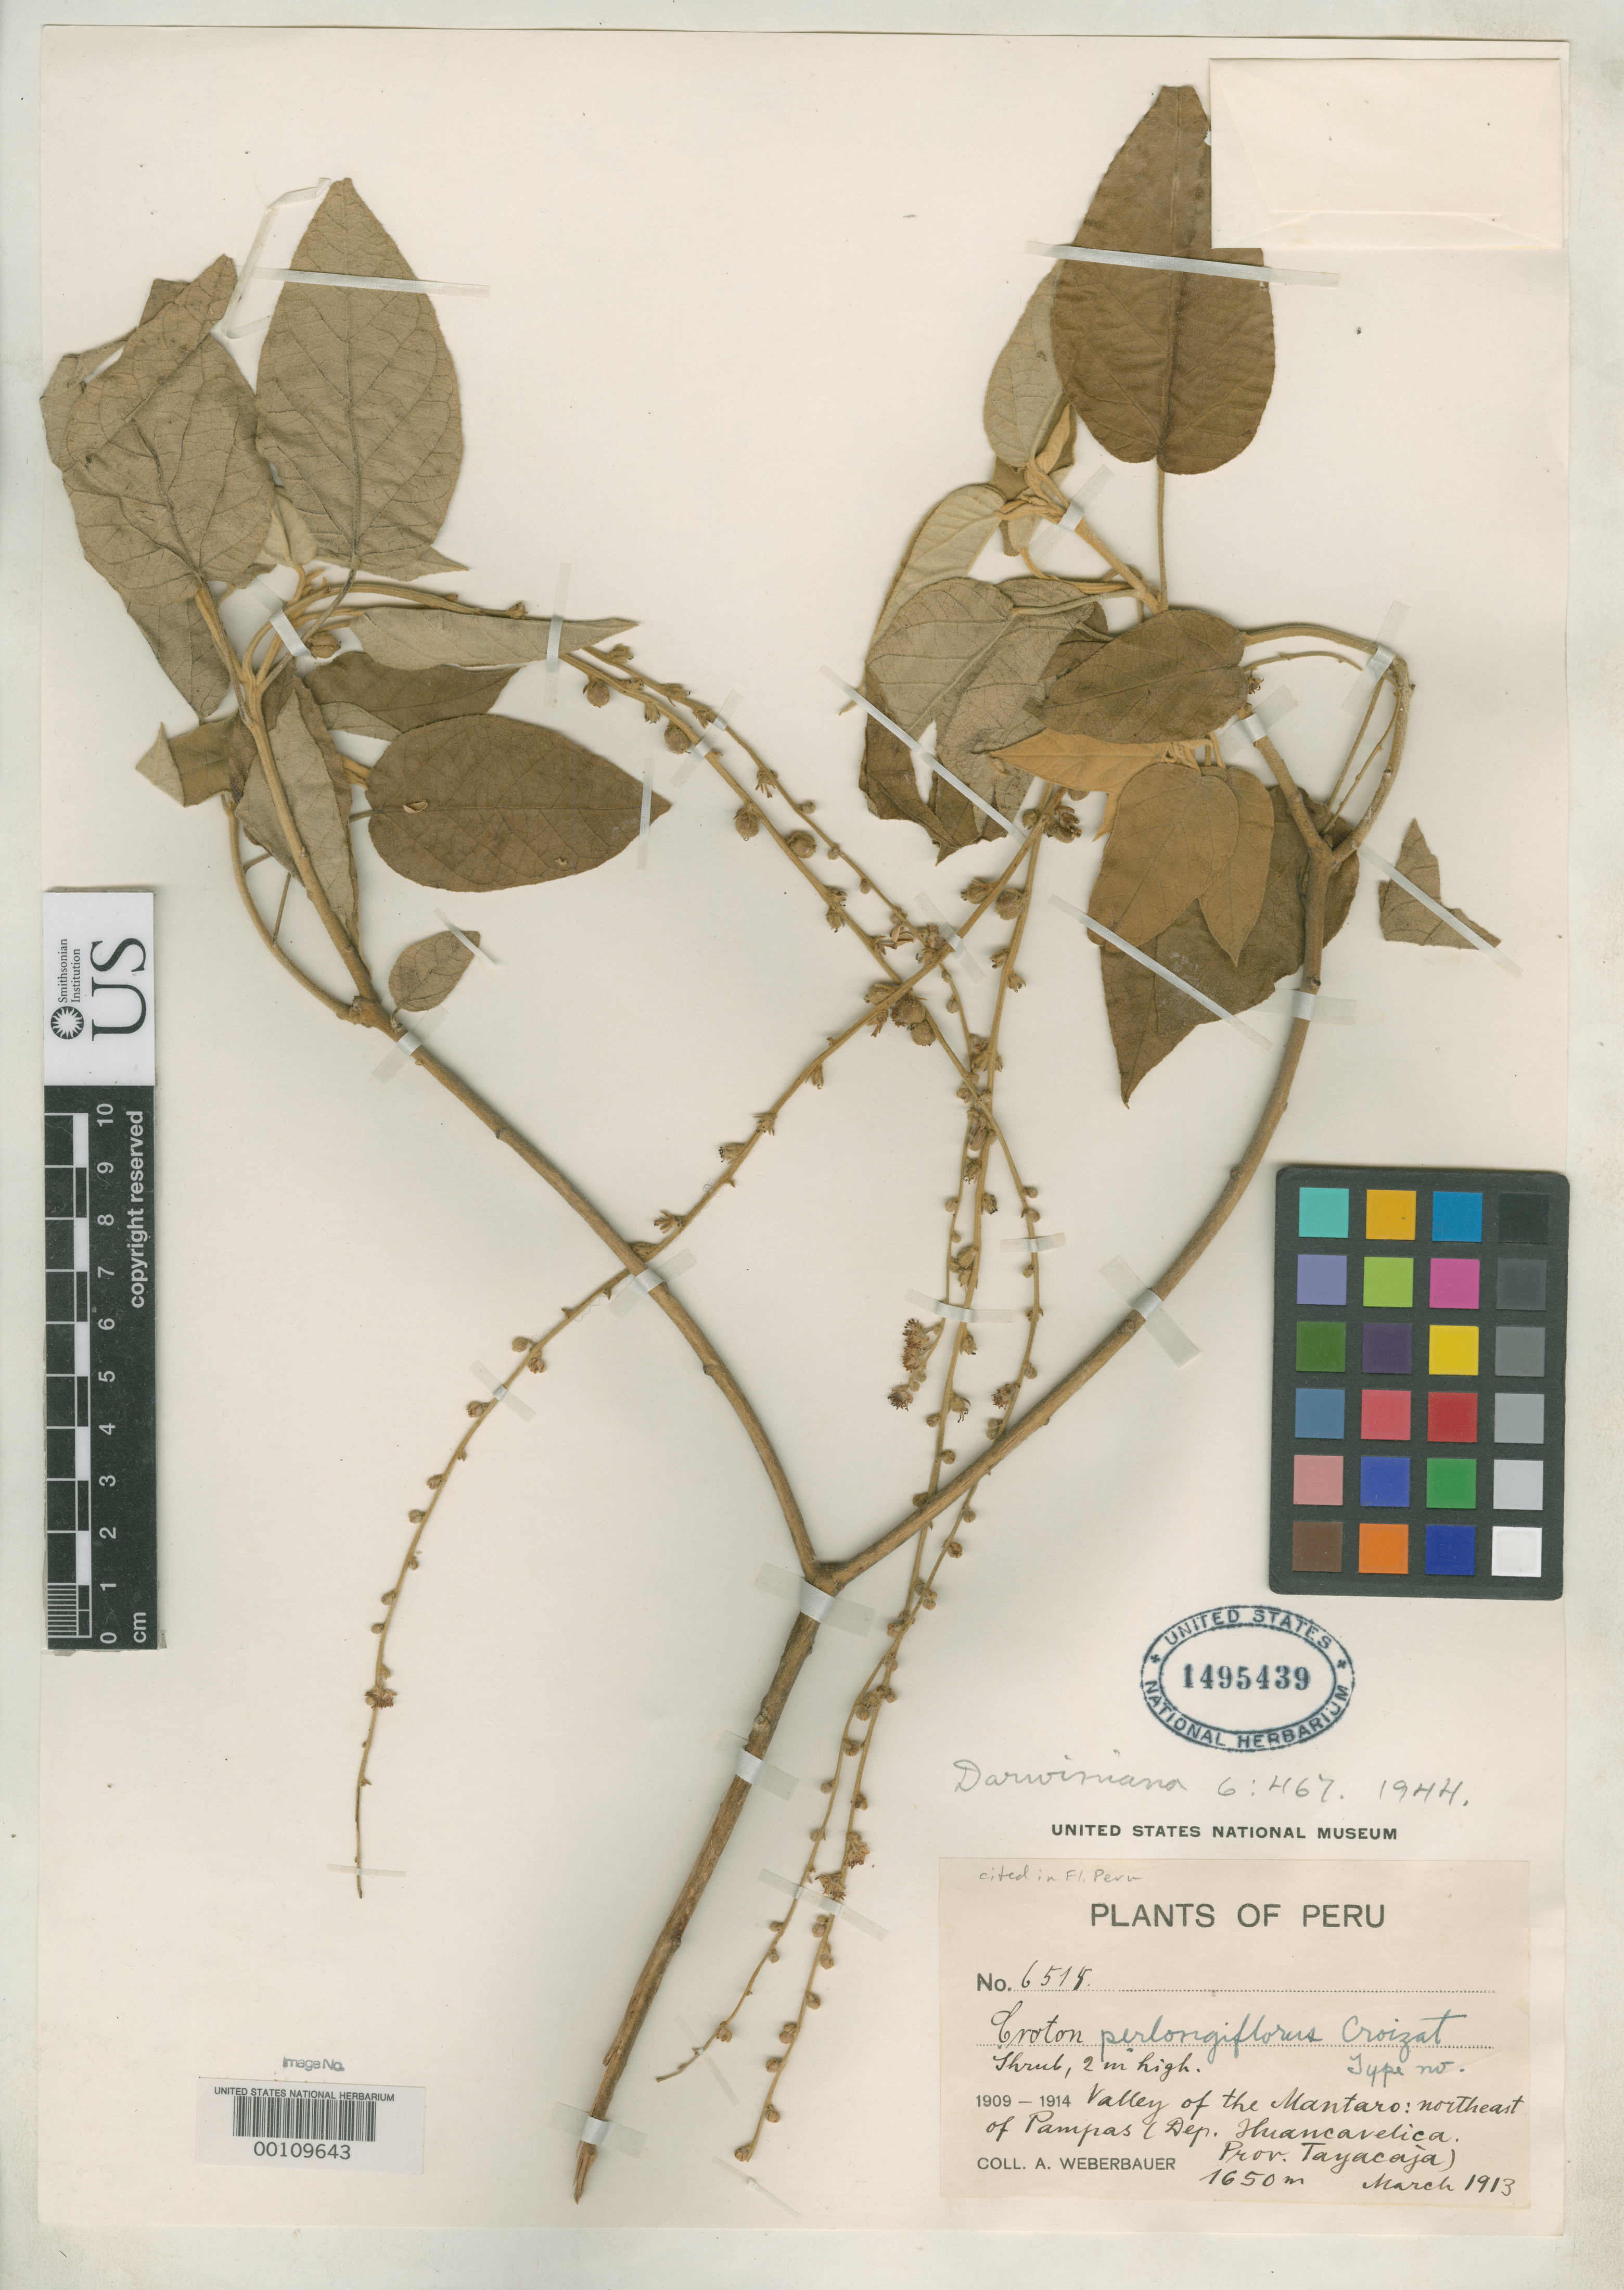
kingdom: Plantae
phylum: Tracheophyta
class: Magnoliopsida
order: Malpighiales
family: Euphorbiaceae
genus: Croton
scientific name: Croton perlongiflorus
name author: Croizat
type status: Type Collection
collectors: A. Weberbauer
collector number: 6518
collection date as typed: Mar 1913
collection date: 1913-03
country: Peru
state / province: Huancavelica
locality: Valley of Mantaro, NE of Pampas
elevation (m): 1650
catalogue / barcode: US 1495439